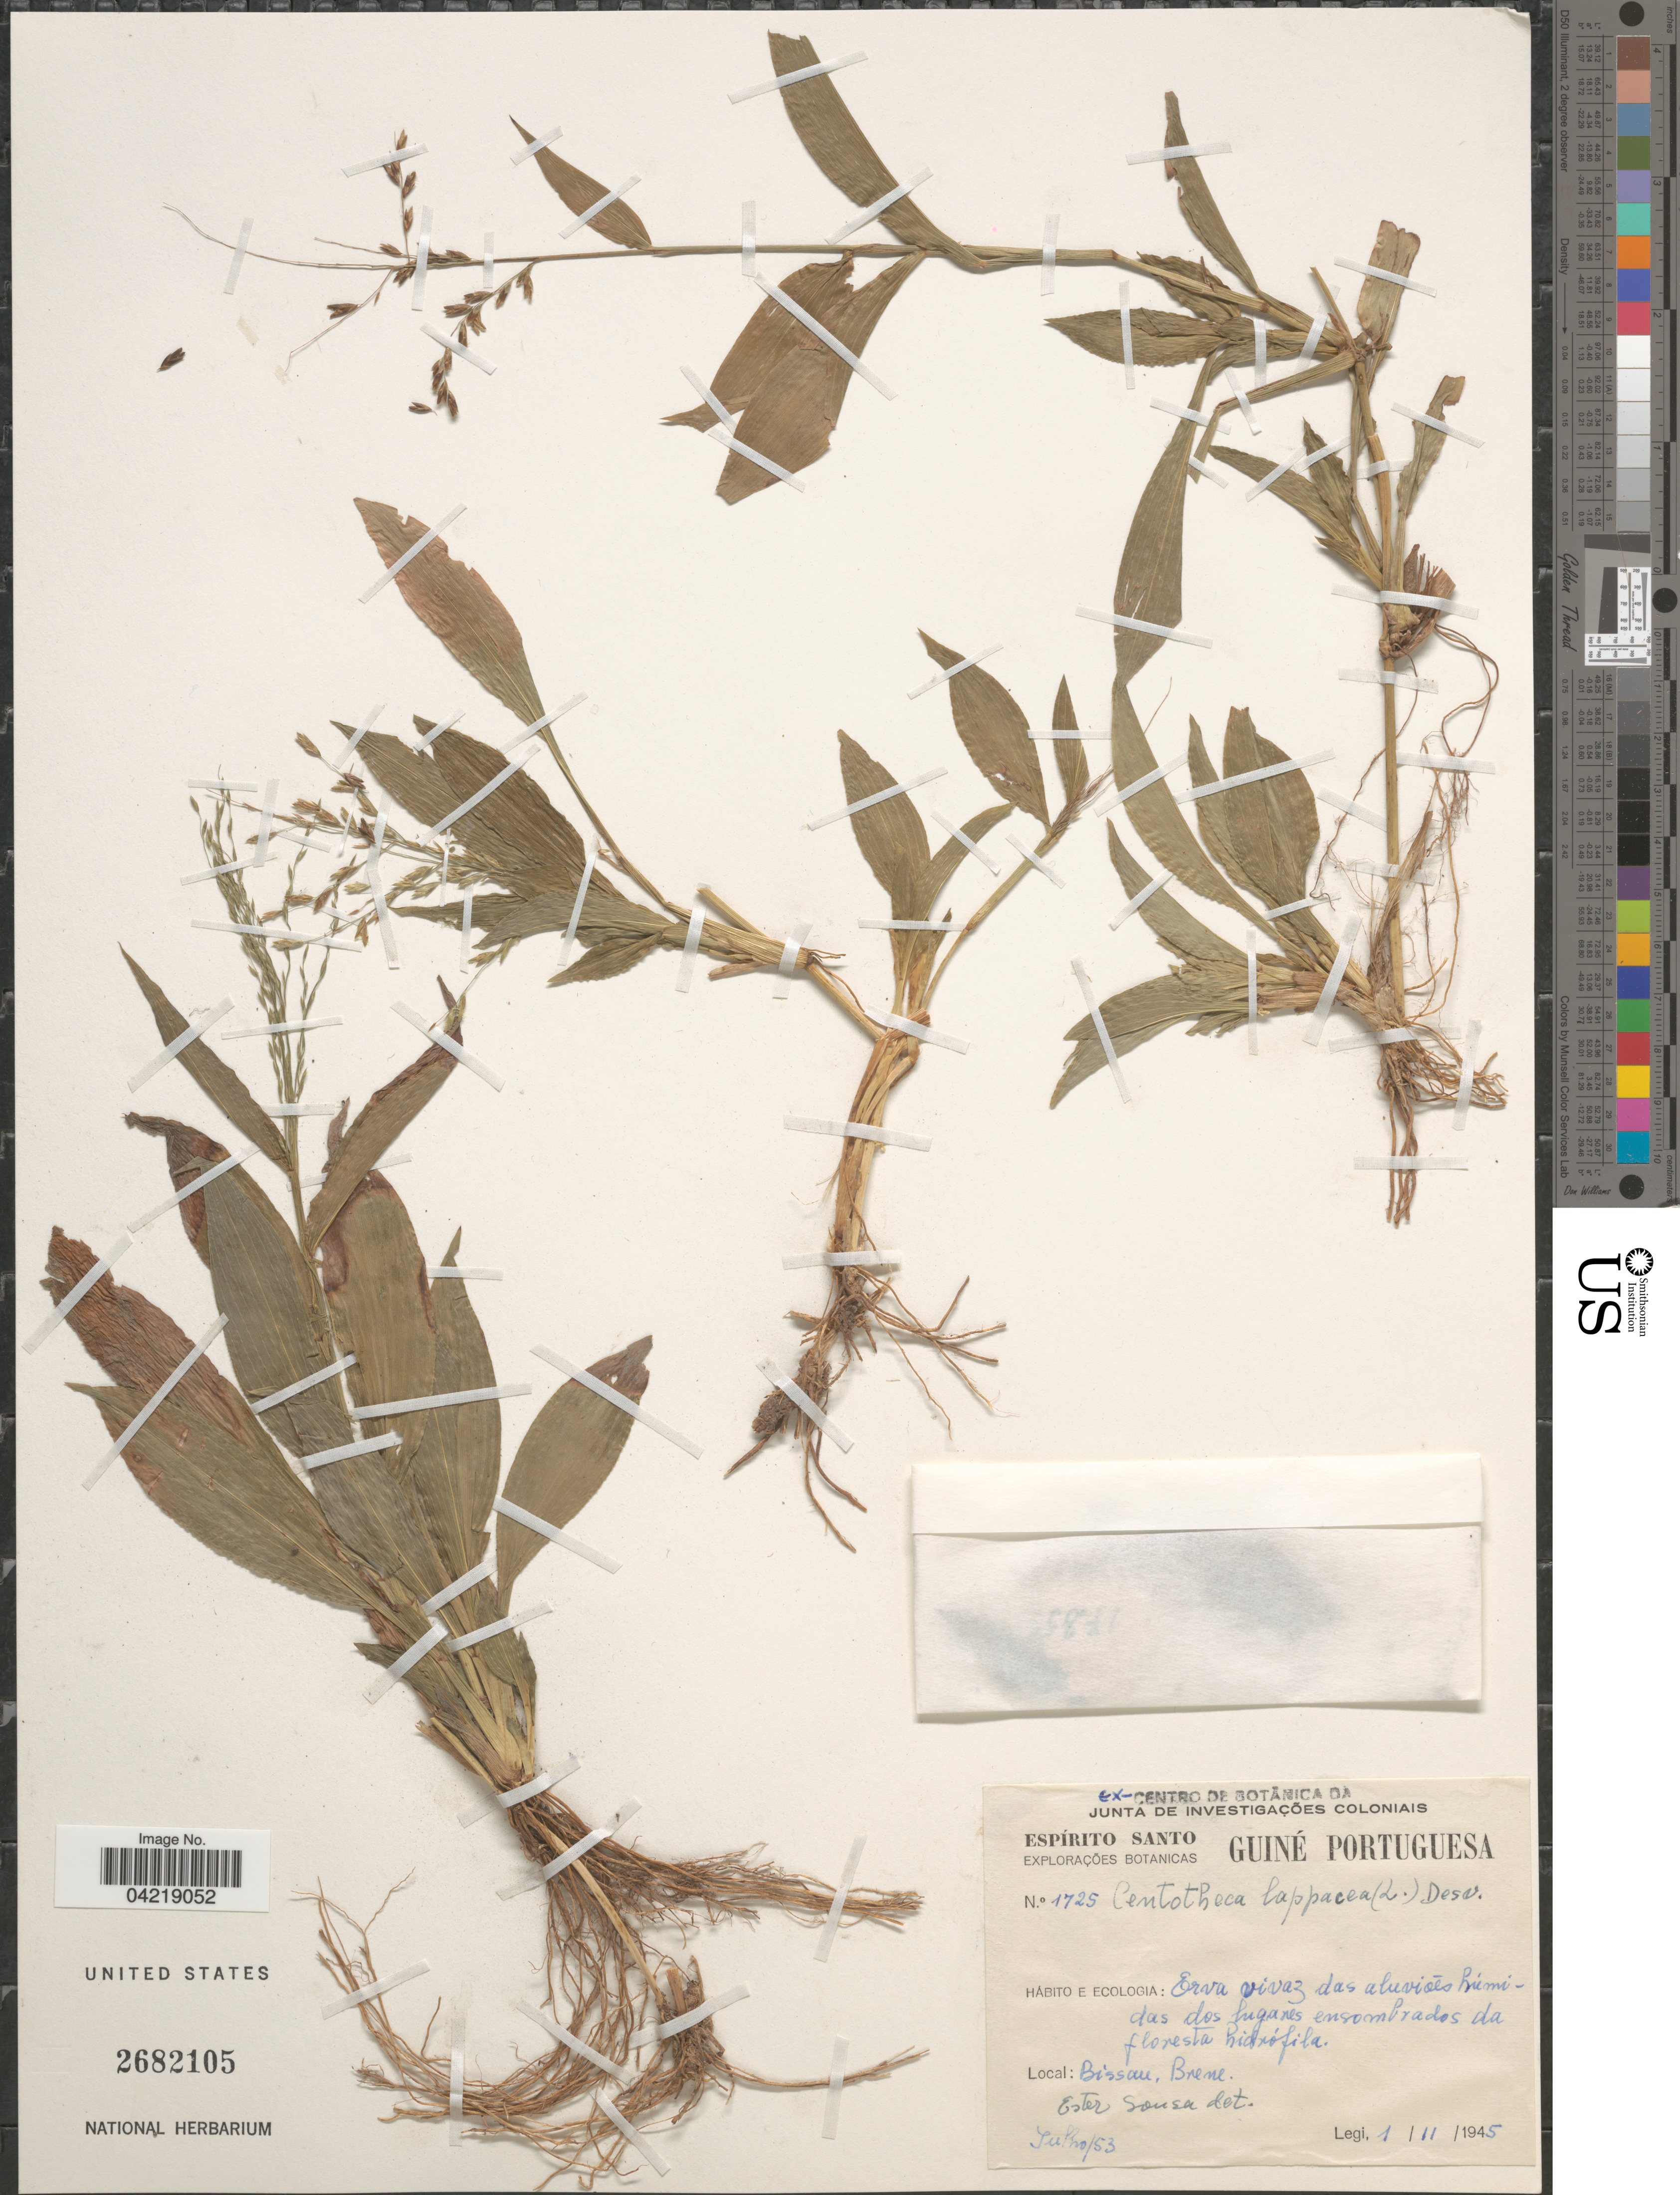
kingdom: Plantae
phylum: Tracheophyta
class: Liliopsida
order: Poales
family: Poaceae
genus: Centotheca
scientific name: Centotheca lappacea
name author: (L.) Desv.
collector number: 1725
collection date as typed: Transcribed d/m/y: /7/53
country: Guinea-Bissau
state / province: Bissau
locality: Espírito Santo. Explorações Botanicas. Guiné Portuguesa. Erva vivaz das aluvioès Riemidas dos luganes ensombrados da floresta Pridofila. Bissau, Brene.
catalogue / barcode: US 2682105